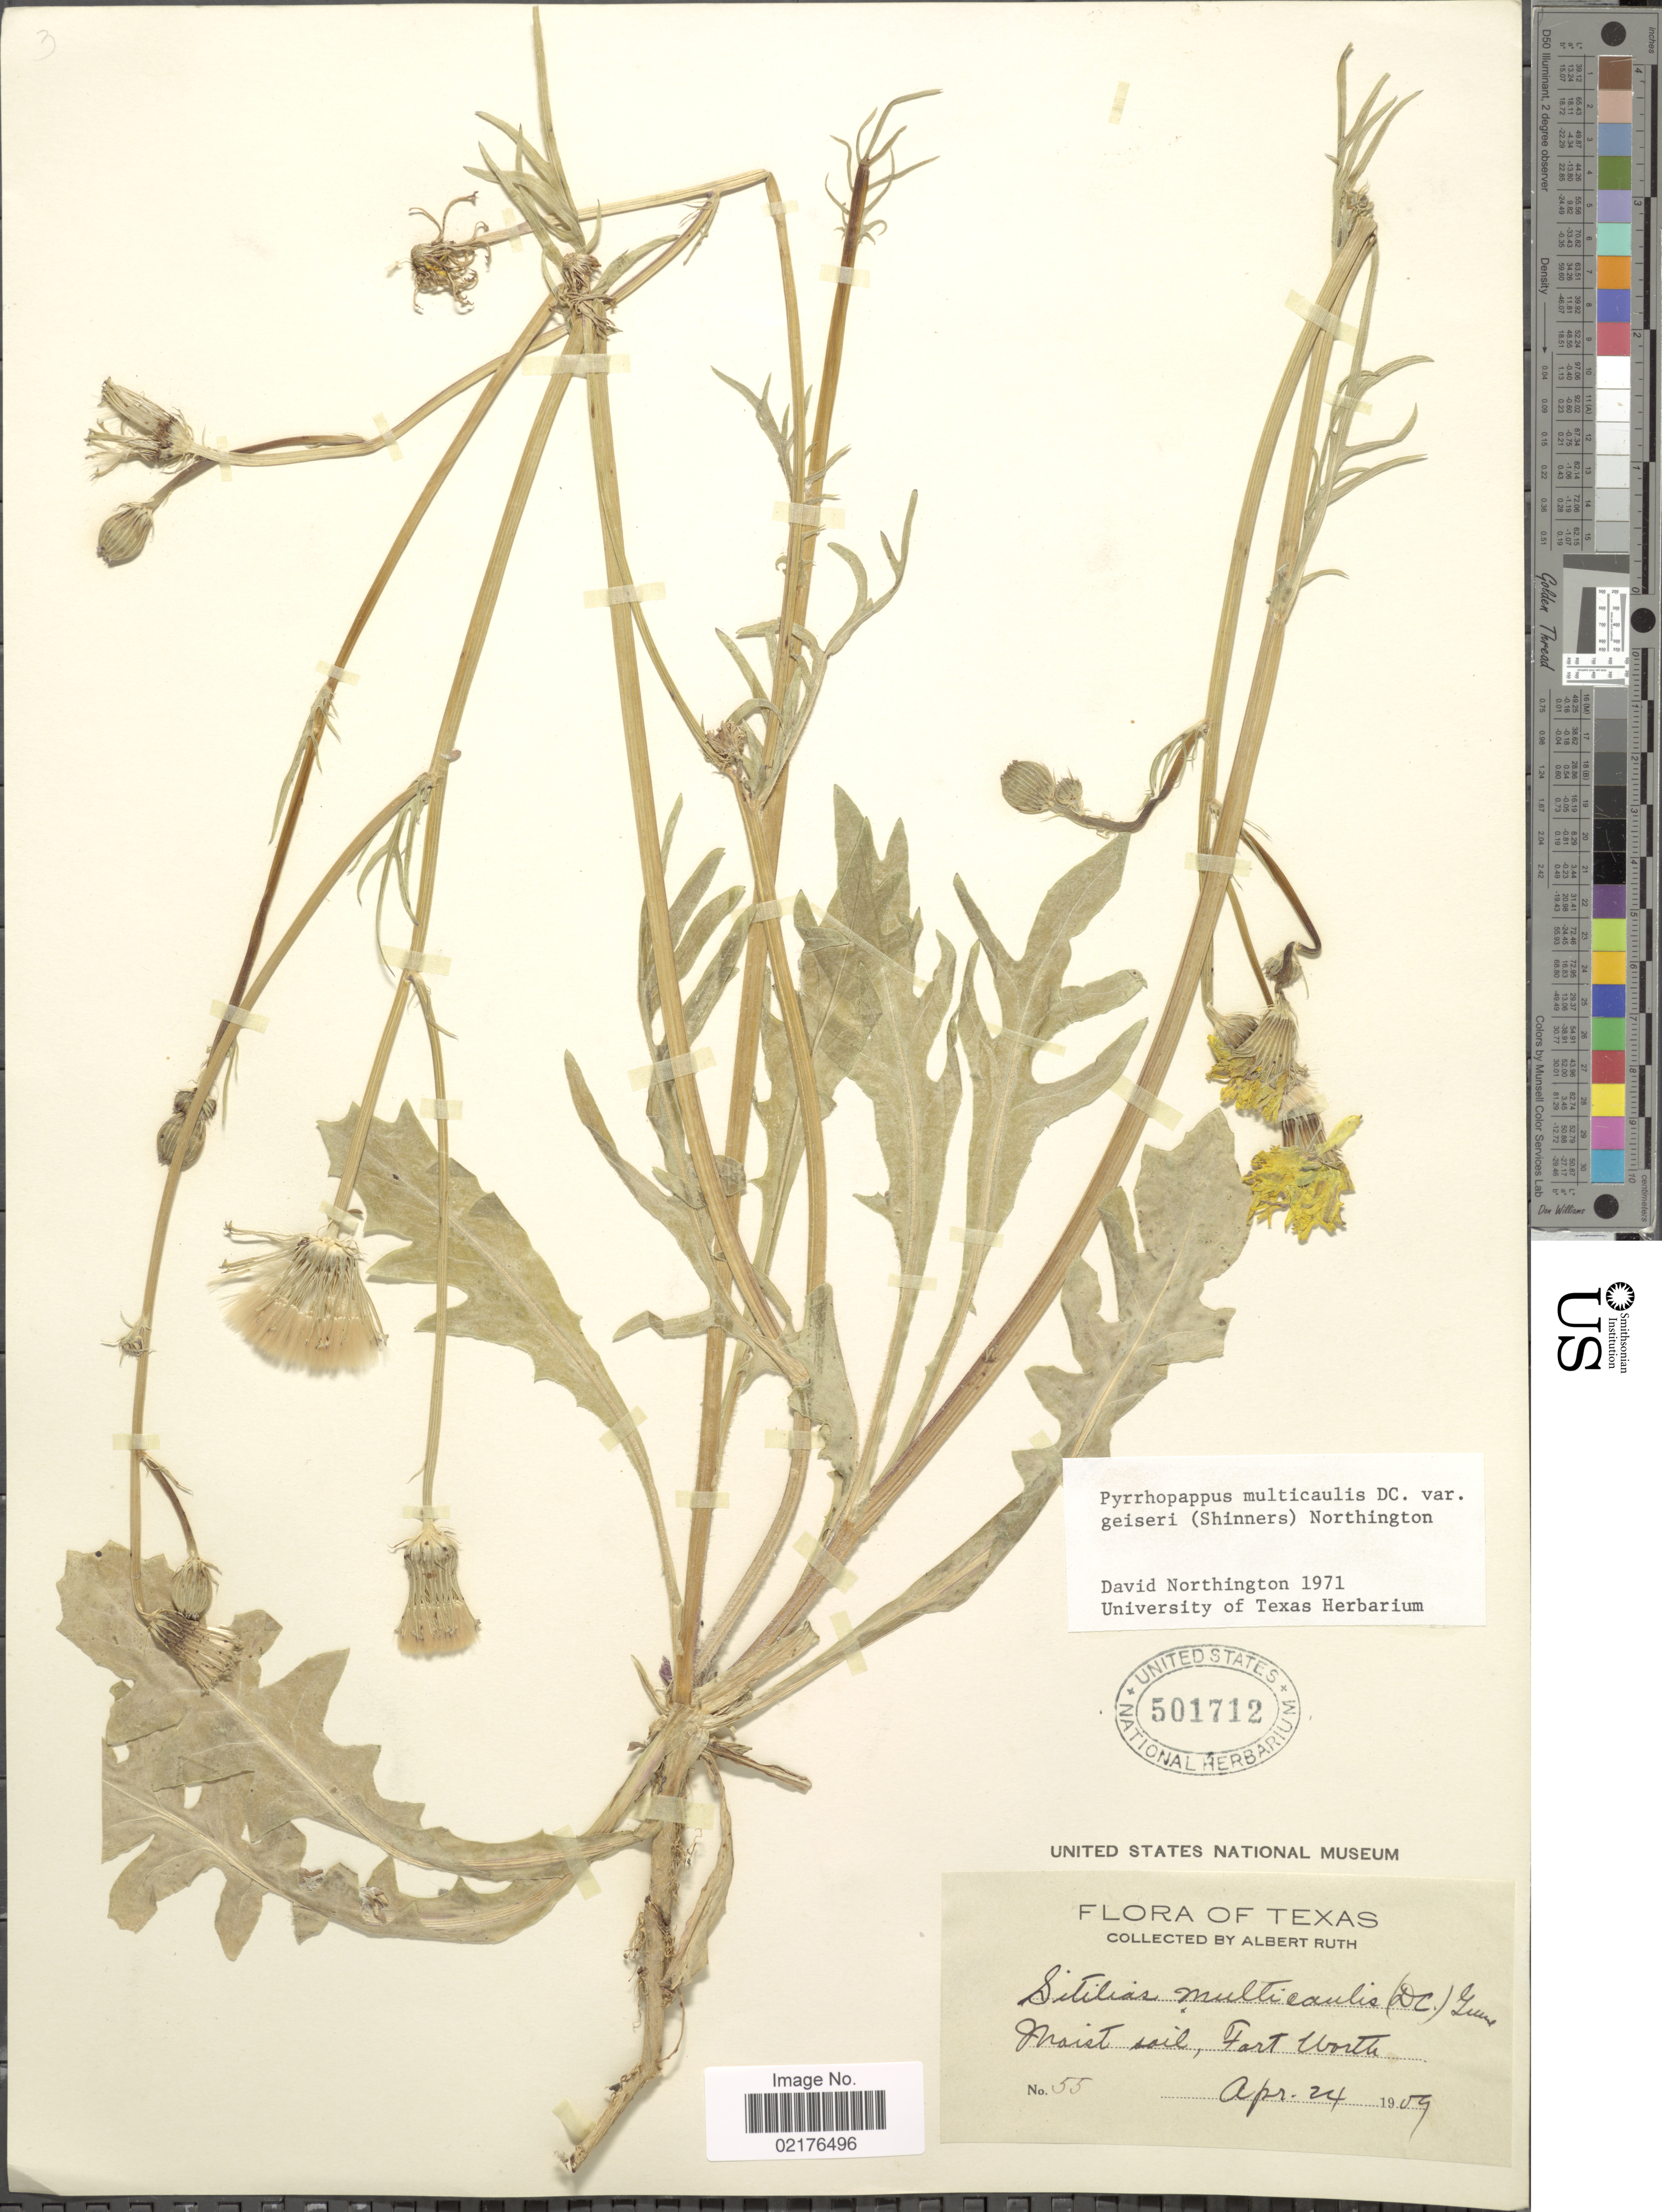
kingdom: Plantae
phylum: Tracheophyta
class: Magnoliopsida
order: Asterales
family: Asteraceae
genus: Pyrrhopappus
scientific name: Pyrrhopappus pauciflorus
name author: (D. Don) DC.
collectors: A. Ruth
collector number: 55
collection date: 1909-04-24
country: United States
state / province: Texas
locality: Moist soil, Fort Worth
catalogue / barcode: US 501712